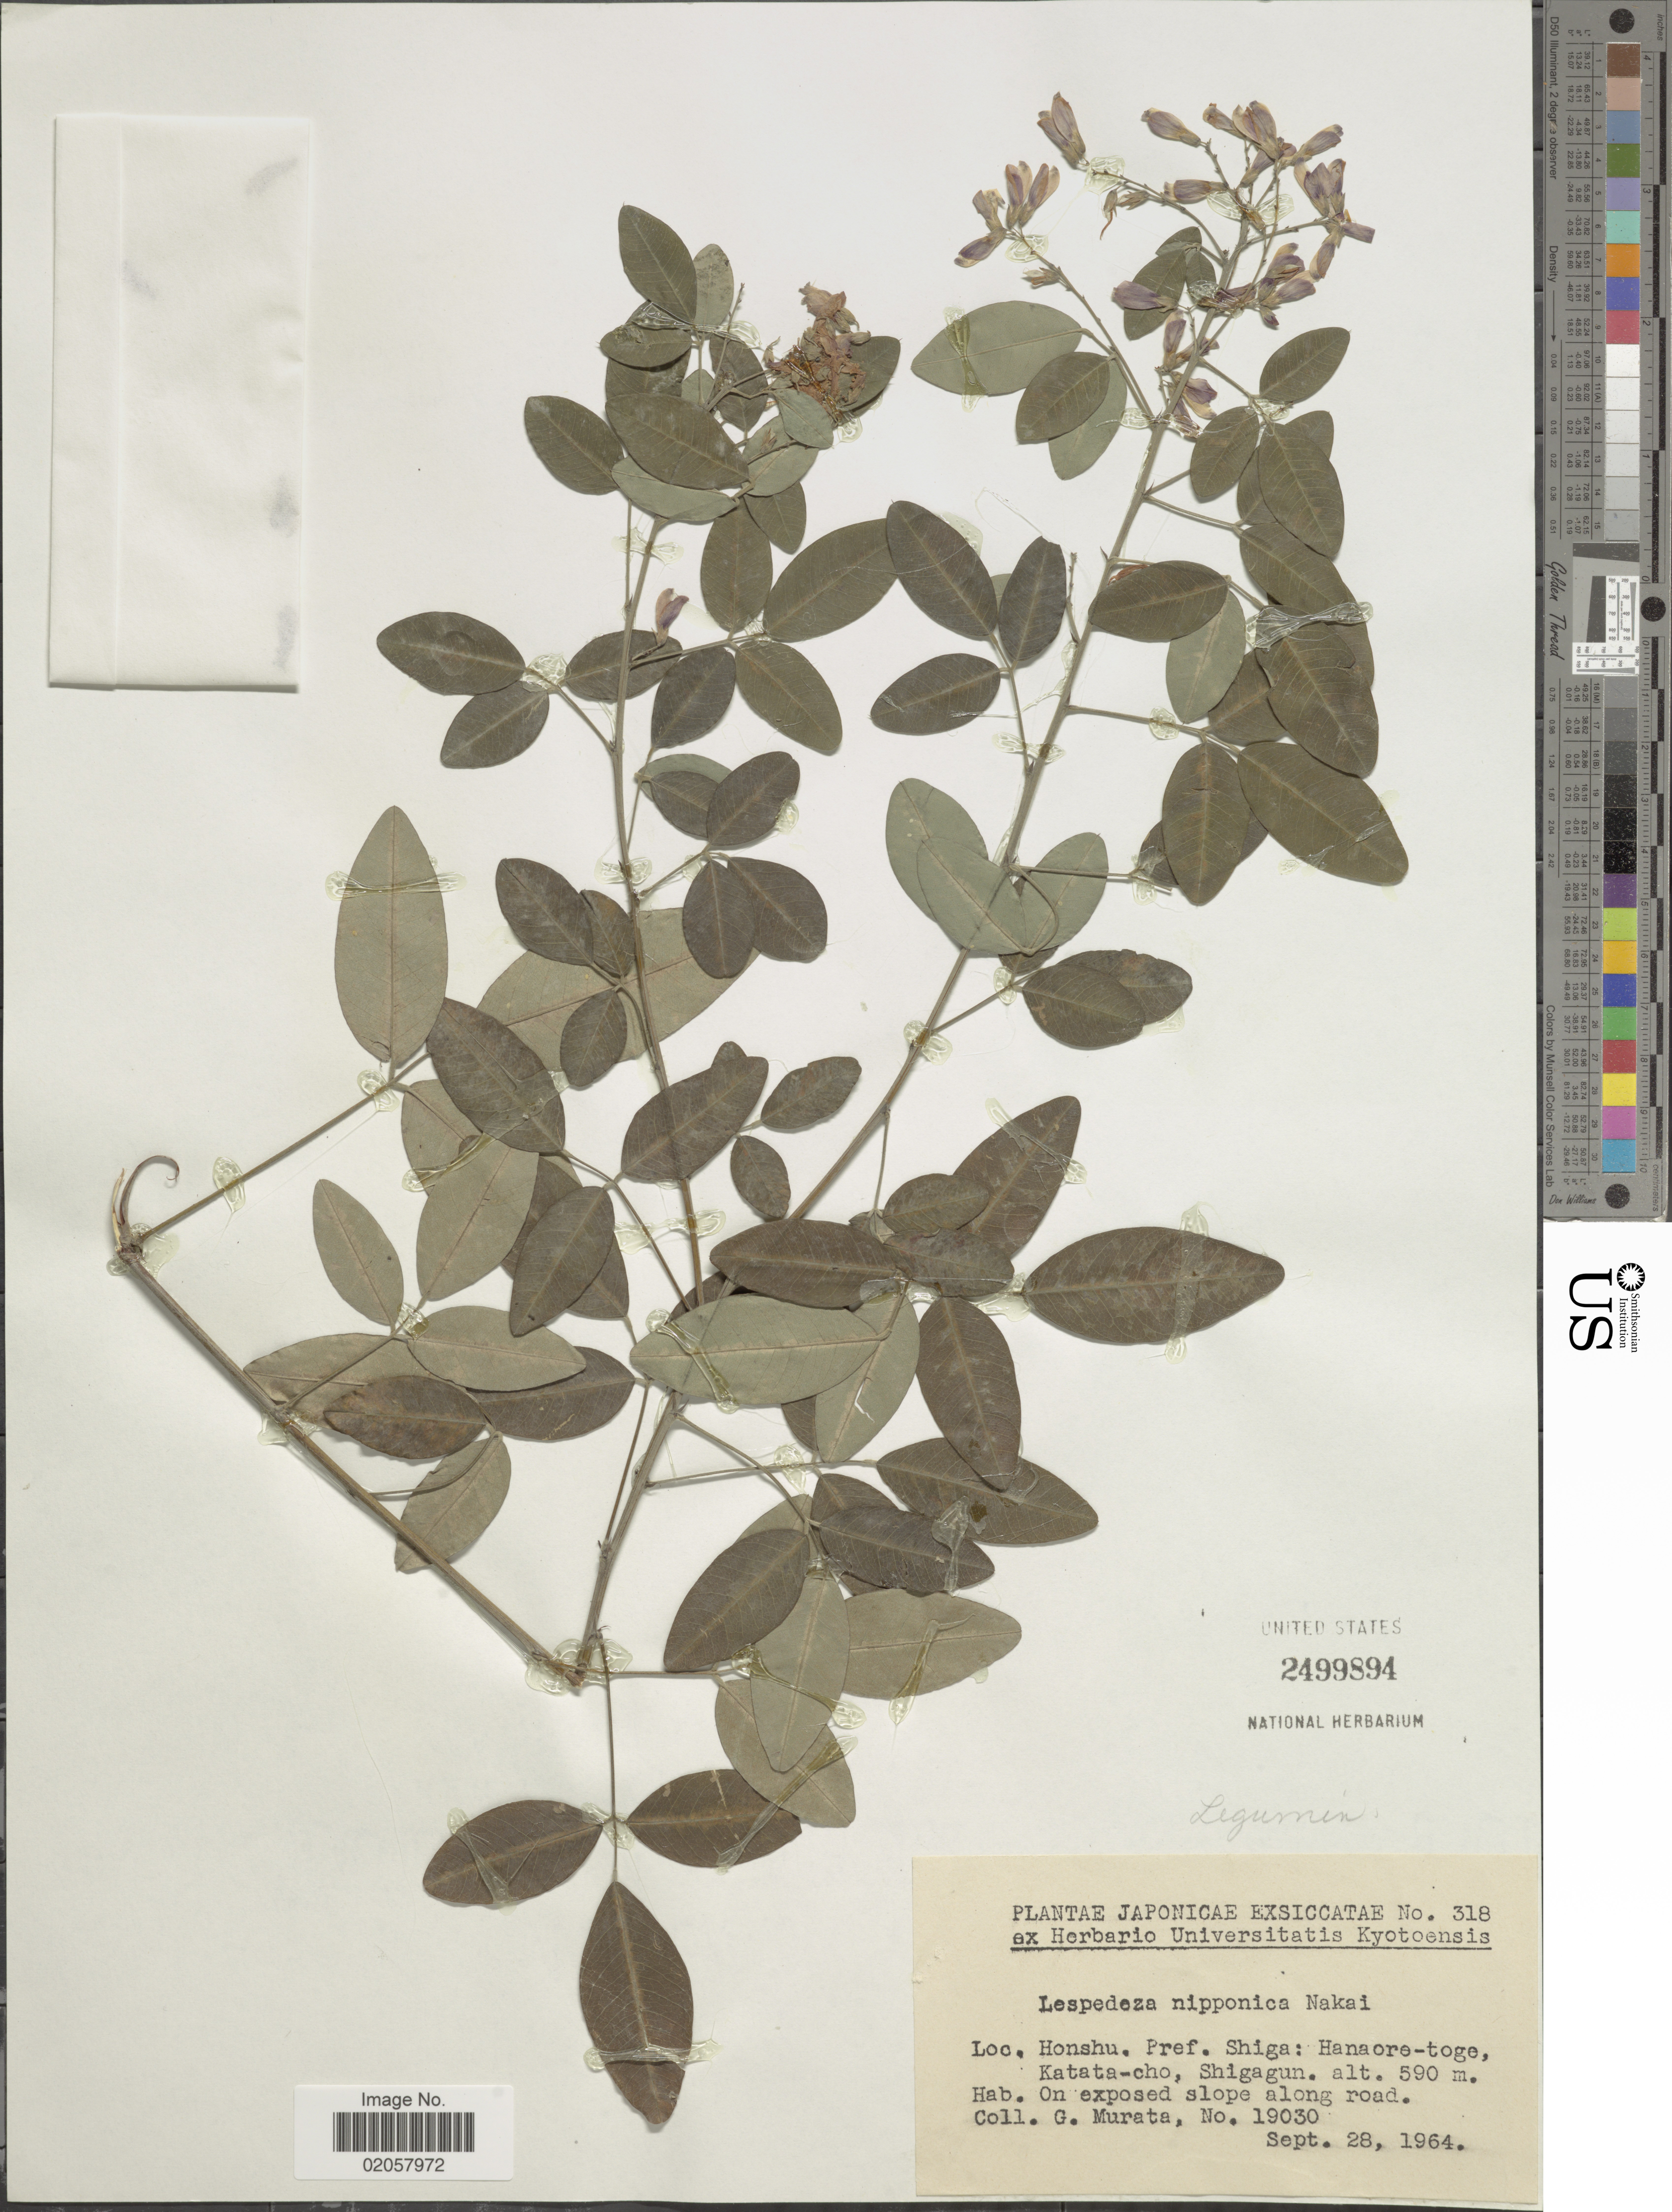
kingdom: Plantae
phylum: Tracheophyta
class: Magnoliopsida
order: Fabales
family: Fabaceae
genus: Lespedeza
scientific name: Lespedeza nipponica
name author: Nakai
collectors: G. Murata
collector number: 19030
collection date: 1964-09-28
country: Japan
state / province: Siga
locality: Honshu, Hanaore-tonge, Katata-cho, Shigagun, on exposed slope along road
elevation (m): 590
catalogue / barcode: US 2499894